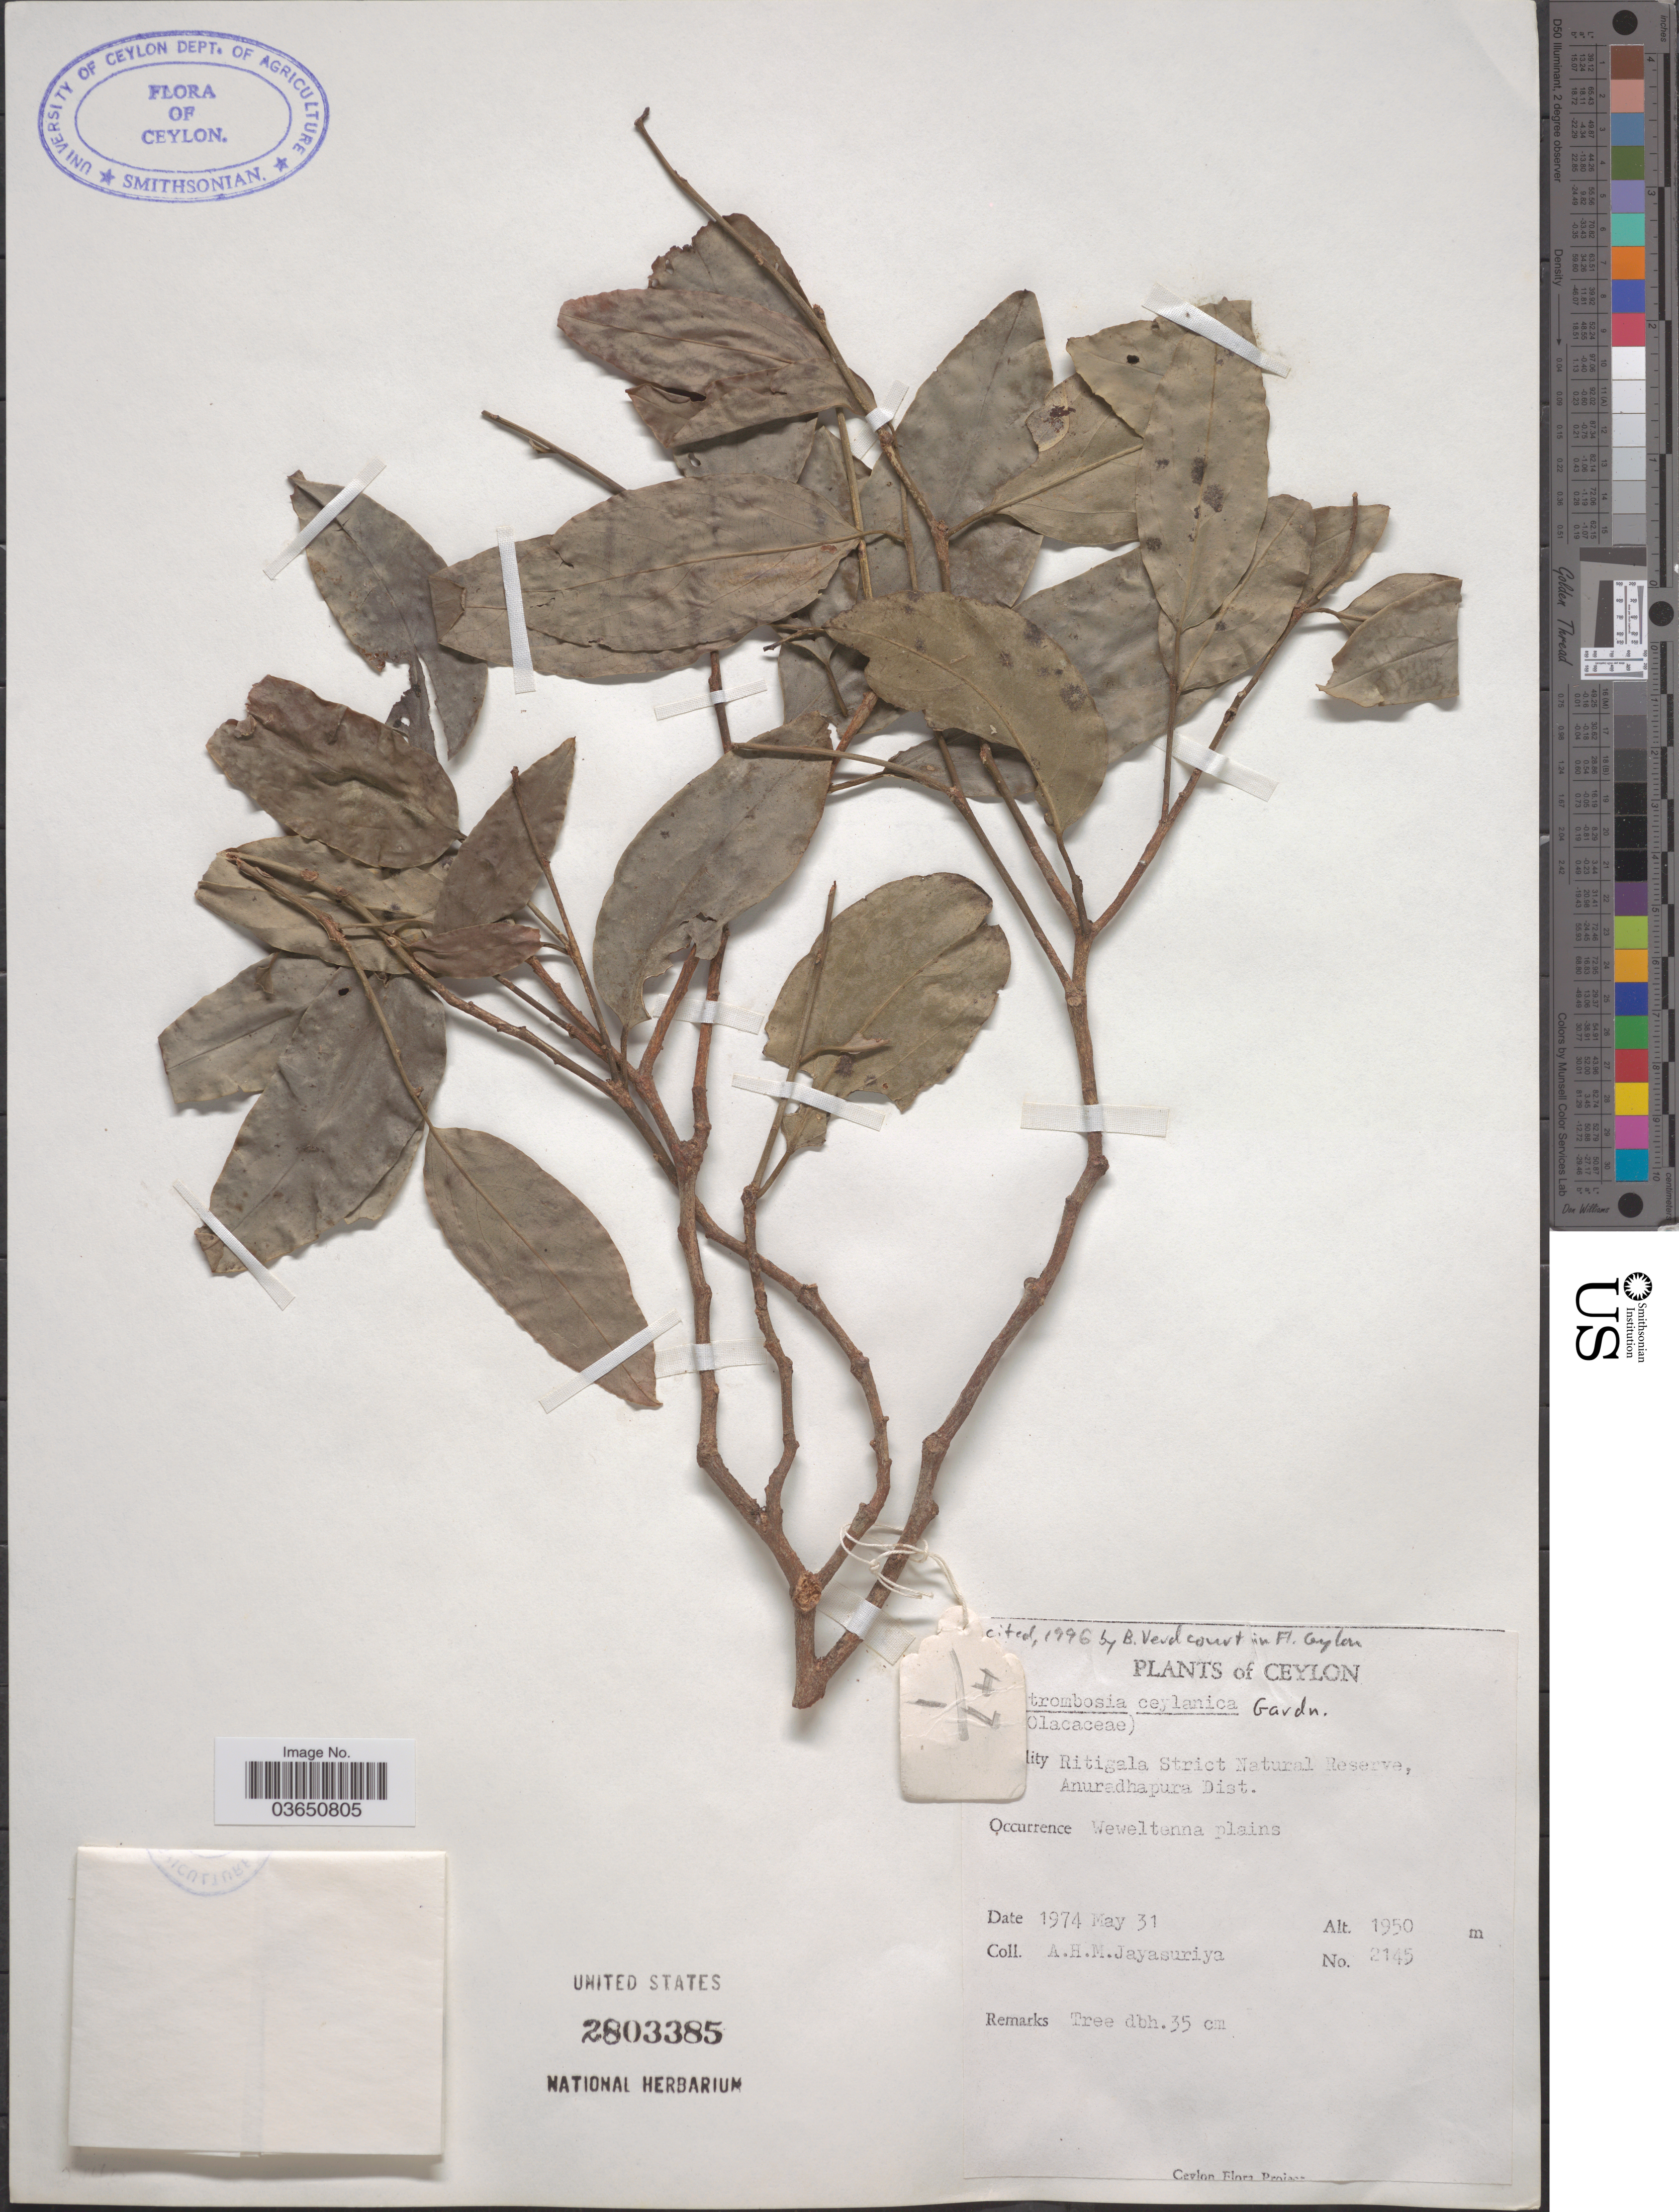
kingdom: Plantae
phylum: Tracheophyta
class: Magnoliopsida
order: Santalales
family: Strombosiaceae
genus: Strombosia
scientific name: Strombosia ceylanica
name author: Gardner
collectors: A. H. Jayasuriya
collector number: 2145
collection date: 1974-05-31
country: Sri Lanka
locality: Ceylon. Ritigala Strict Natural Reserve, Anuradhapura Dist. Weweltenna plains.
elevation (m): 1950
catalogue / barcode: US 2803385